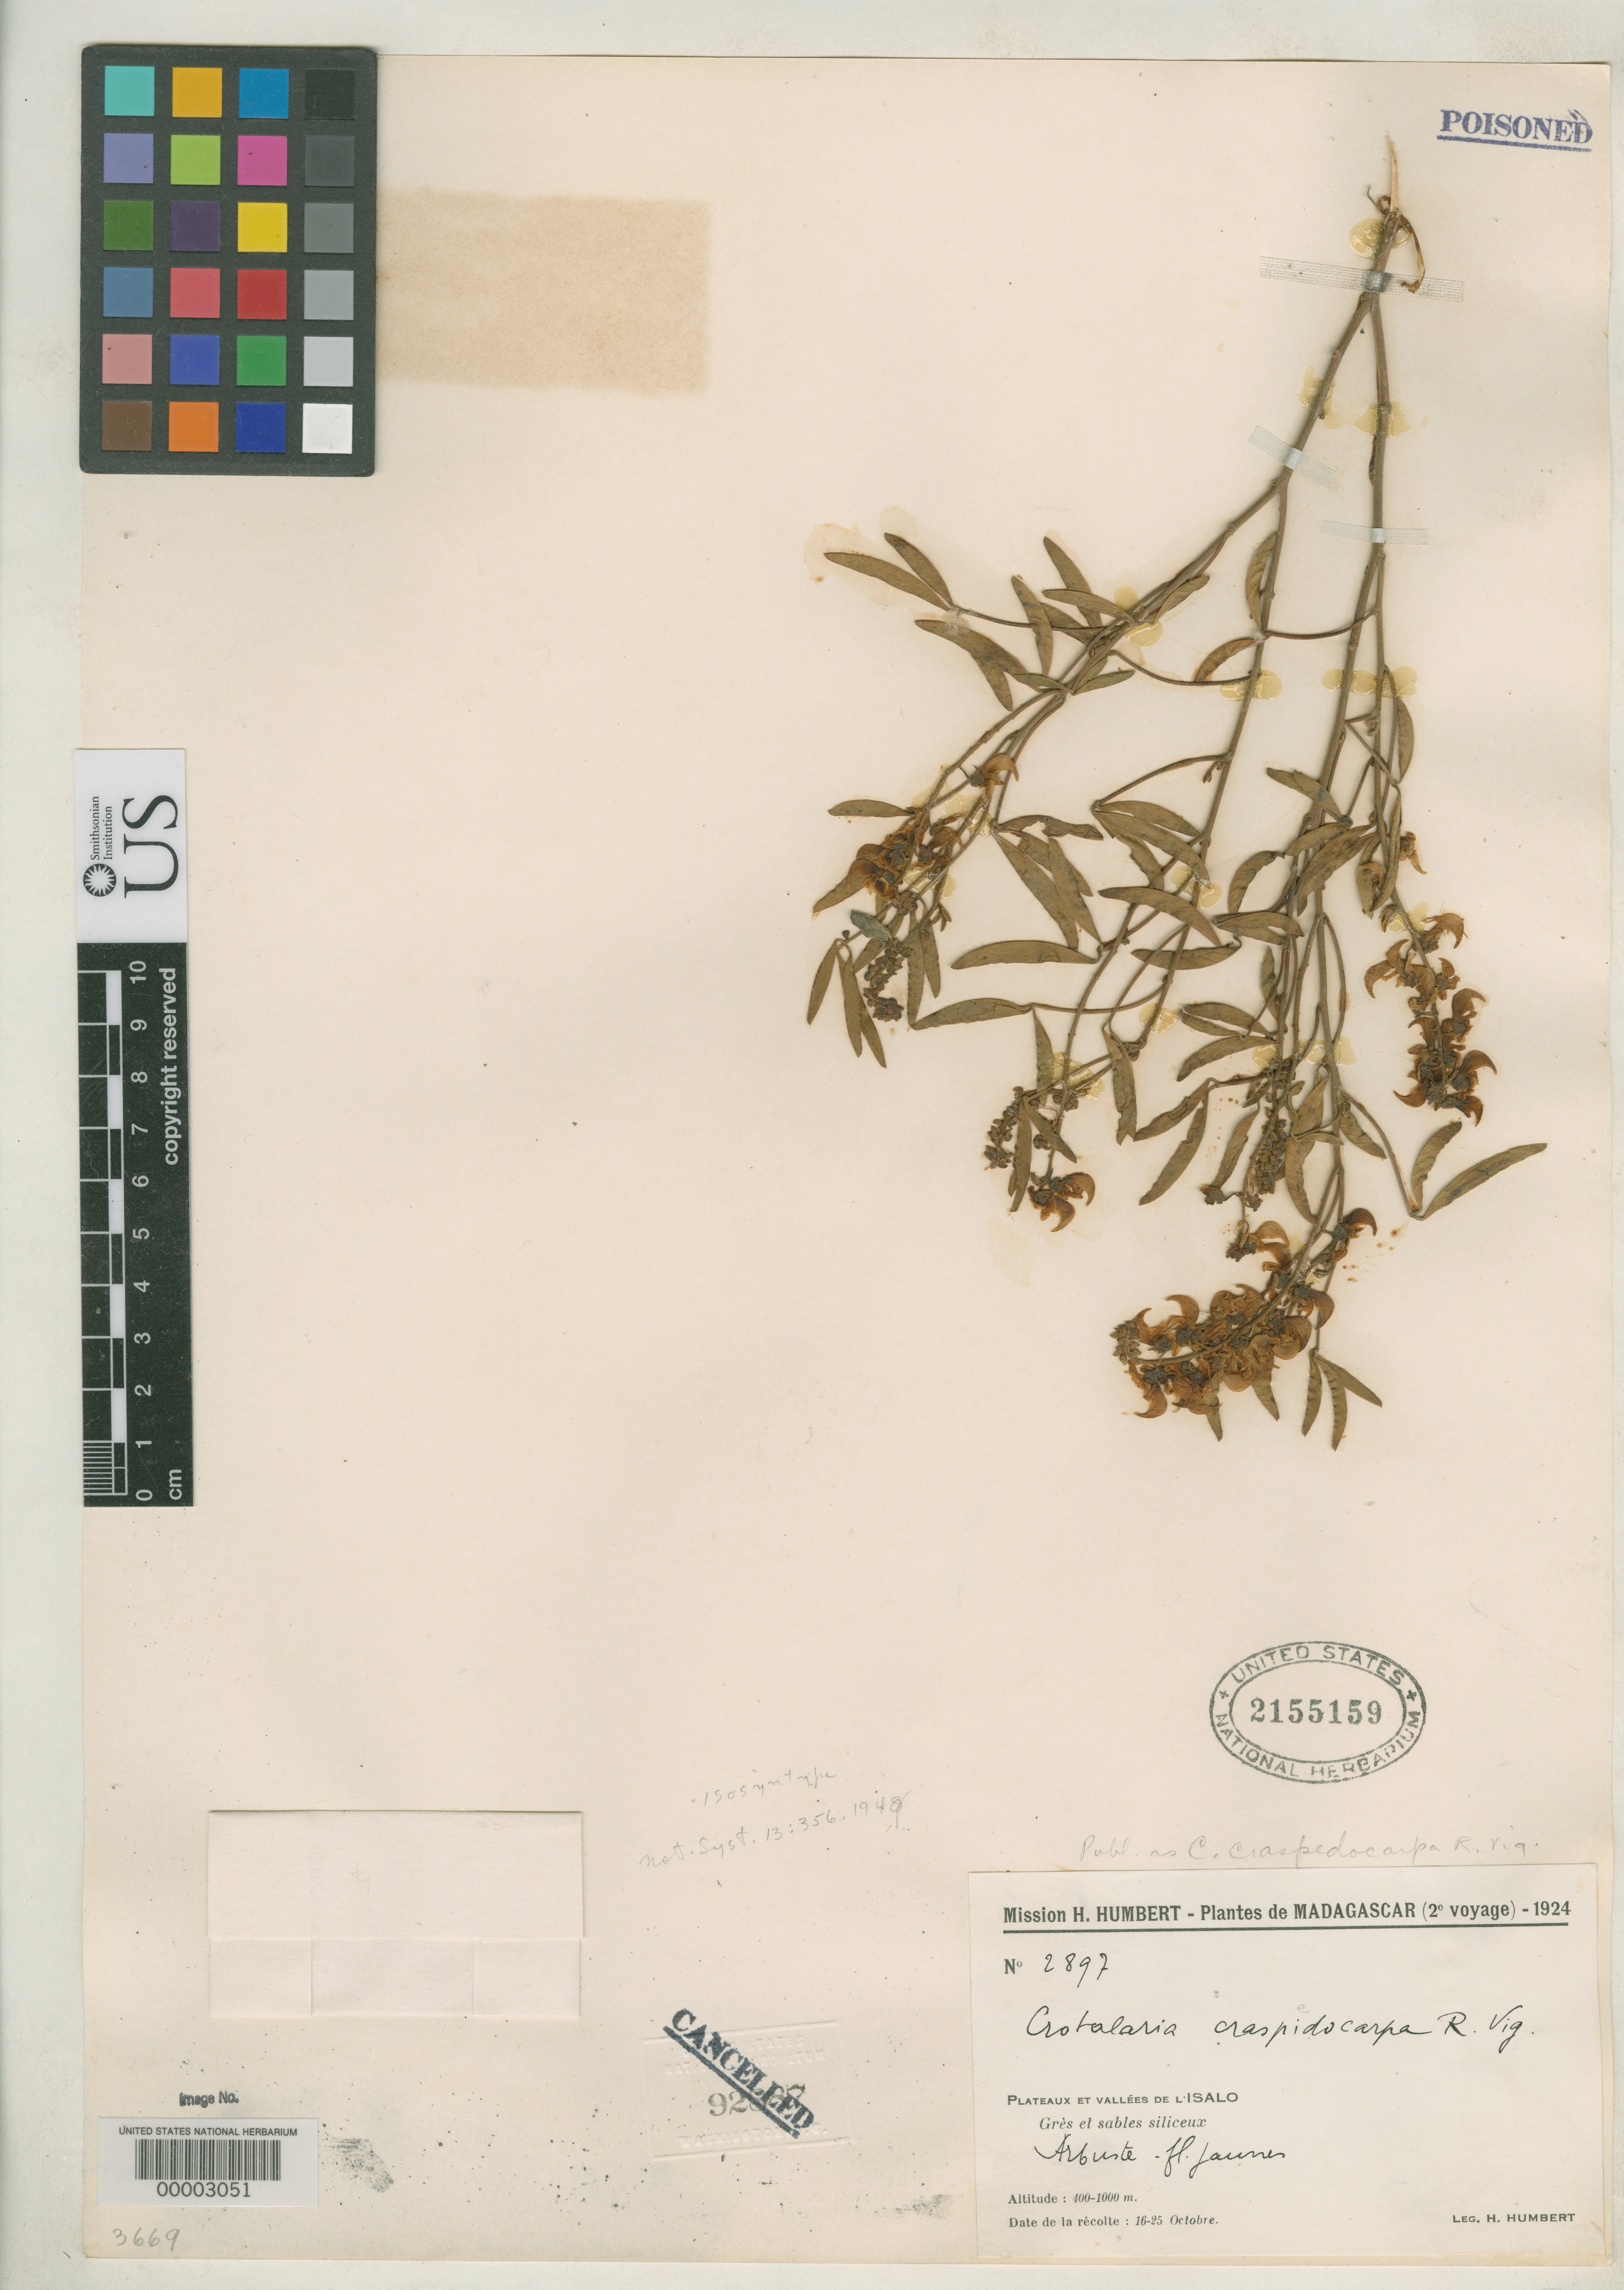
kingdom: Plantae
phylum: Tracheophyta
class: Magnoliopsida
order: Fabales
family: Fabaceae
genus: Crotalaria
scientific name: Crotalaria craspedocarpa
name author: R. Vig.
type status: Isosyntype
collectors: H. Humbert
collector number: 2897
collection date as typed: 16 Oct 1924 to 25 Oct 1924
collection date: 1924-10-16/1924-10-25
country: Madagascar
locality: L'Isalo.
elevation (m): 400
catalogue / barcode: US 2155159